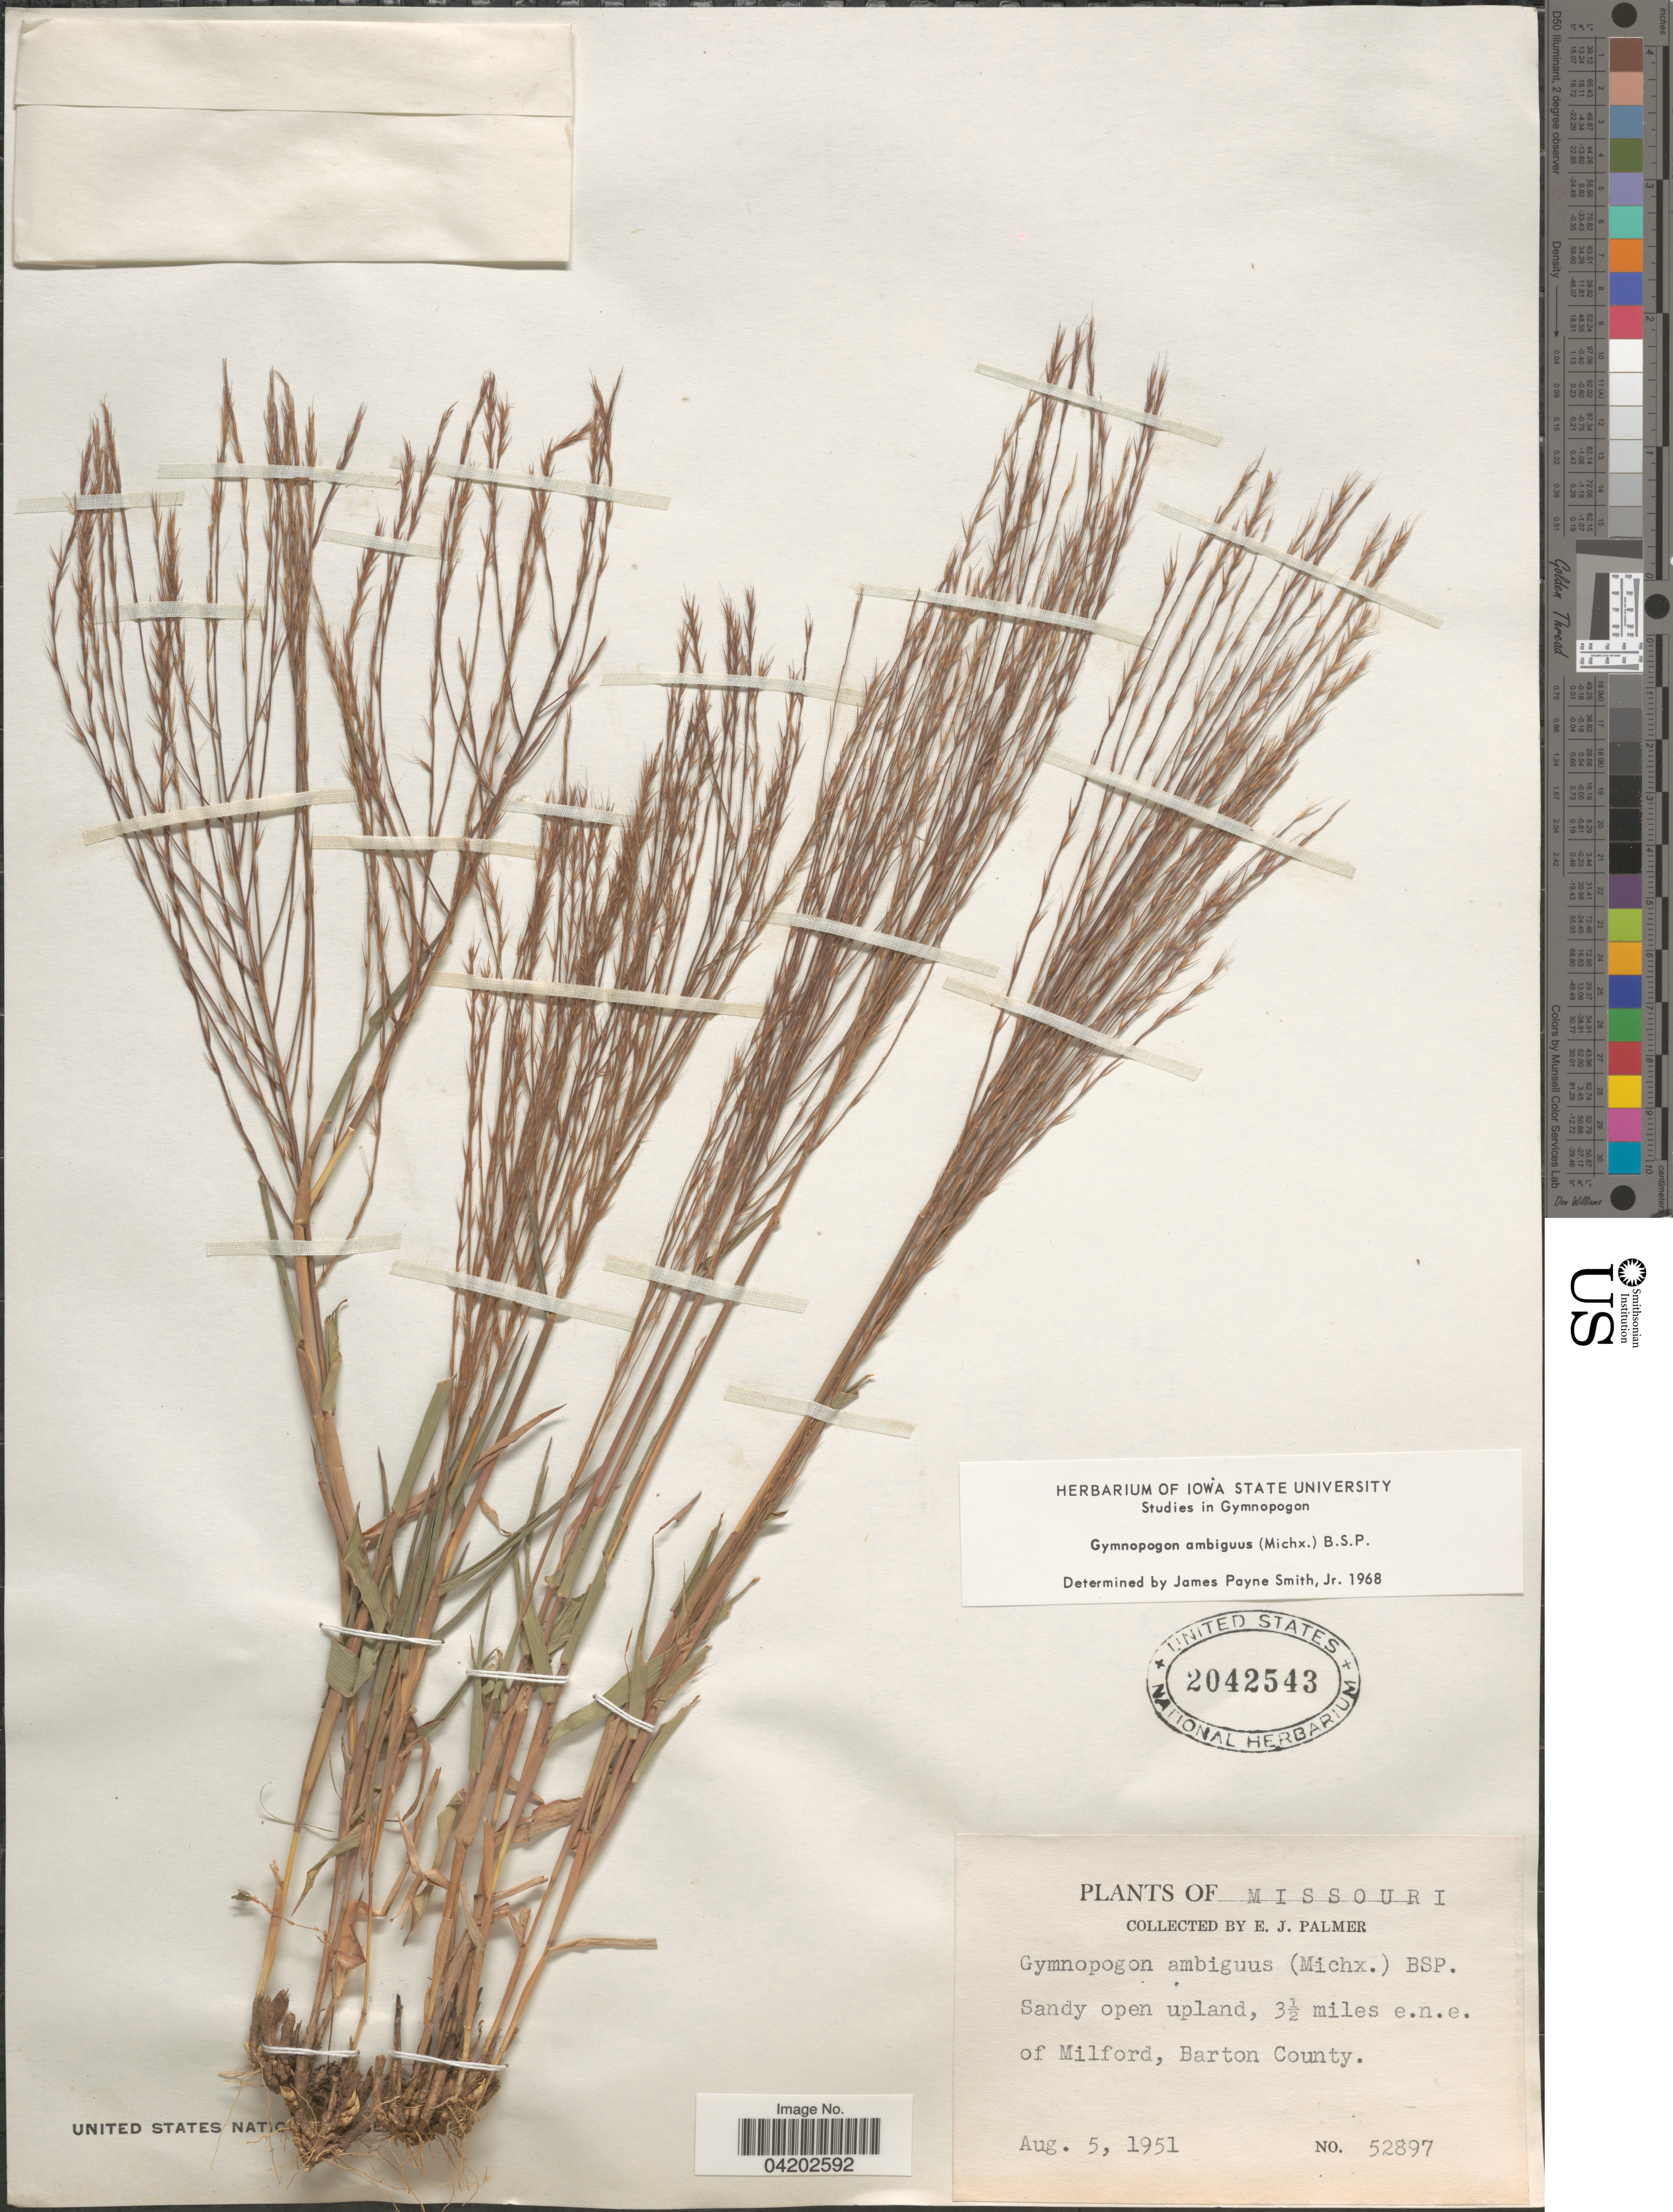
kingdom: Plantae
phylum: Tracheophyta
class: Liliopsida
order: Poales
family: Poaceae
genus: Gymnopogon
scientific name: Gymnopogon ambiguus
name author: (Michx.) Britton, Stearns & Poggenb.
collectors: E. J. Palmer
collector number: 52897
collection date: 1951-08-05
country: United States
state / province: Missouri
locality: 3½ miles e.n.e. of Milford, Barton County.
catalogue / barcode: US 2042543